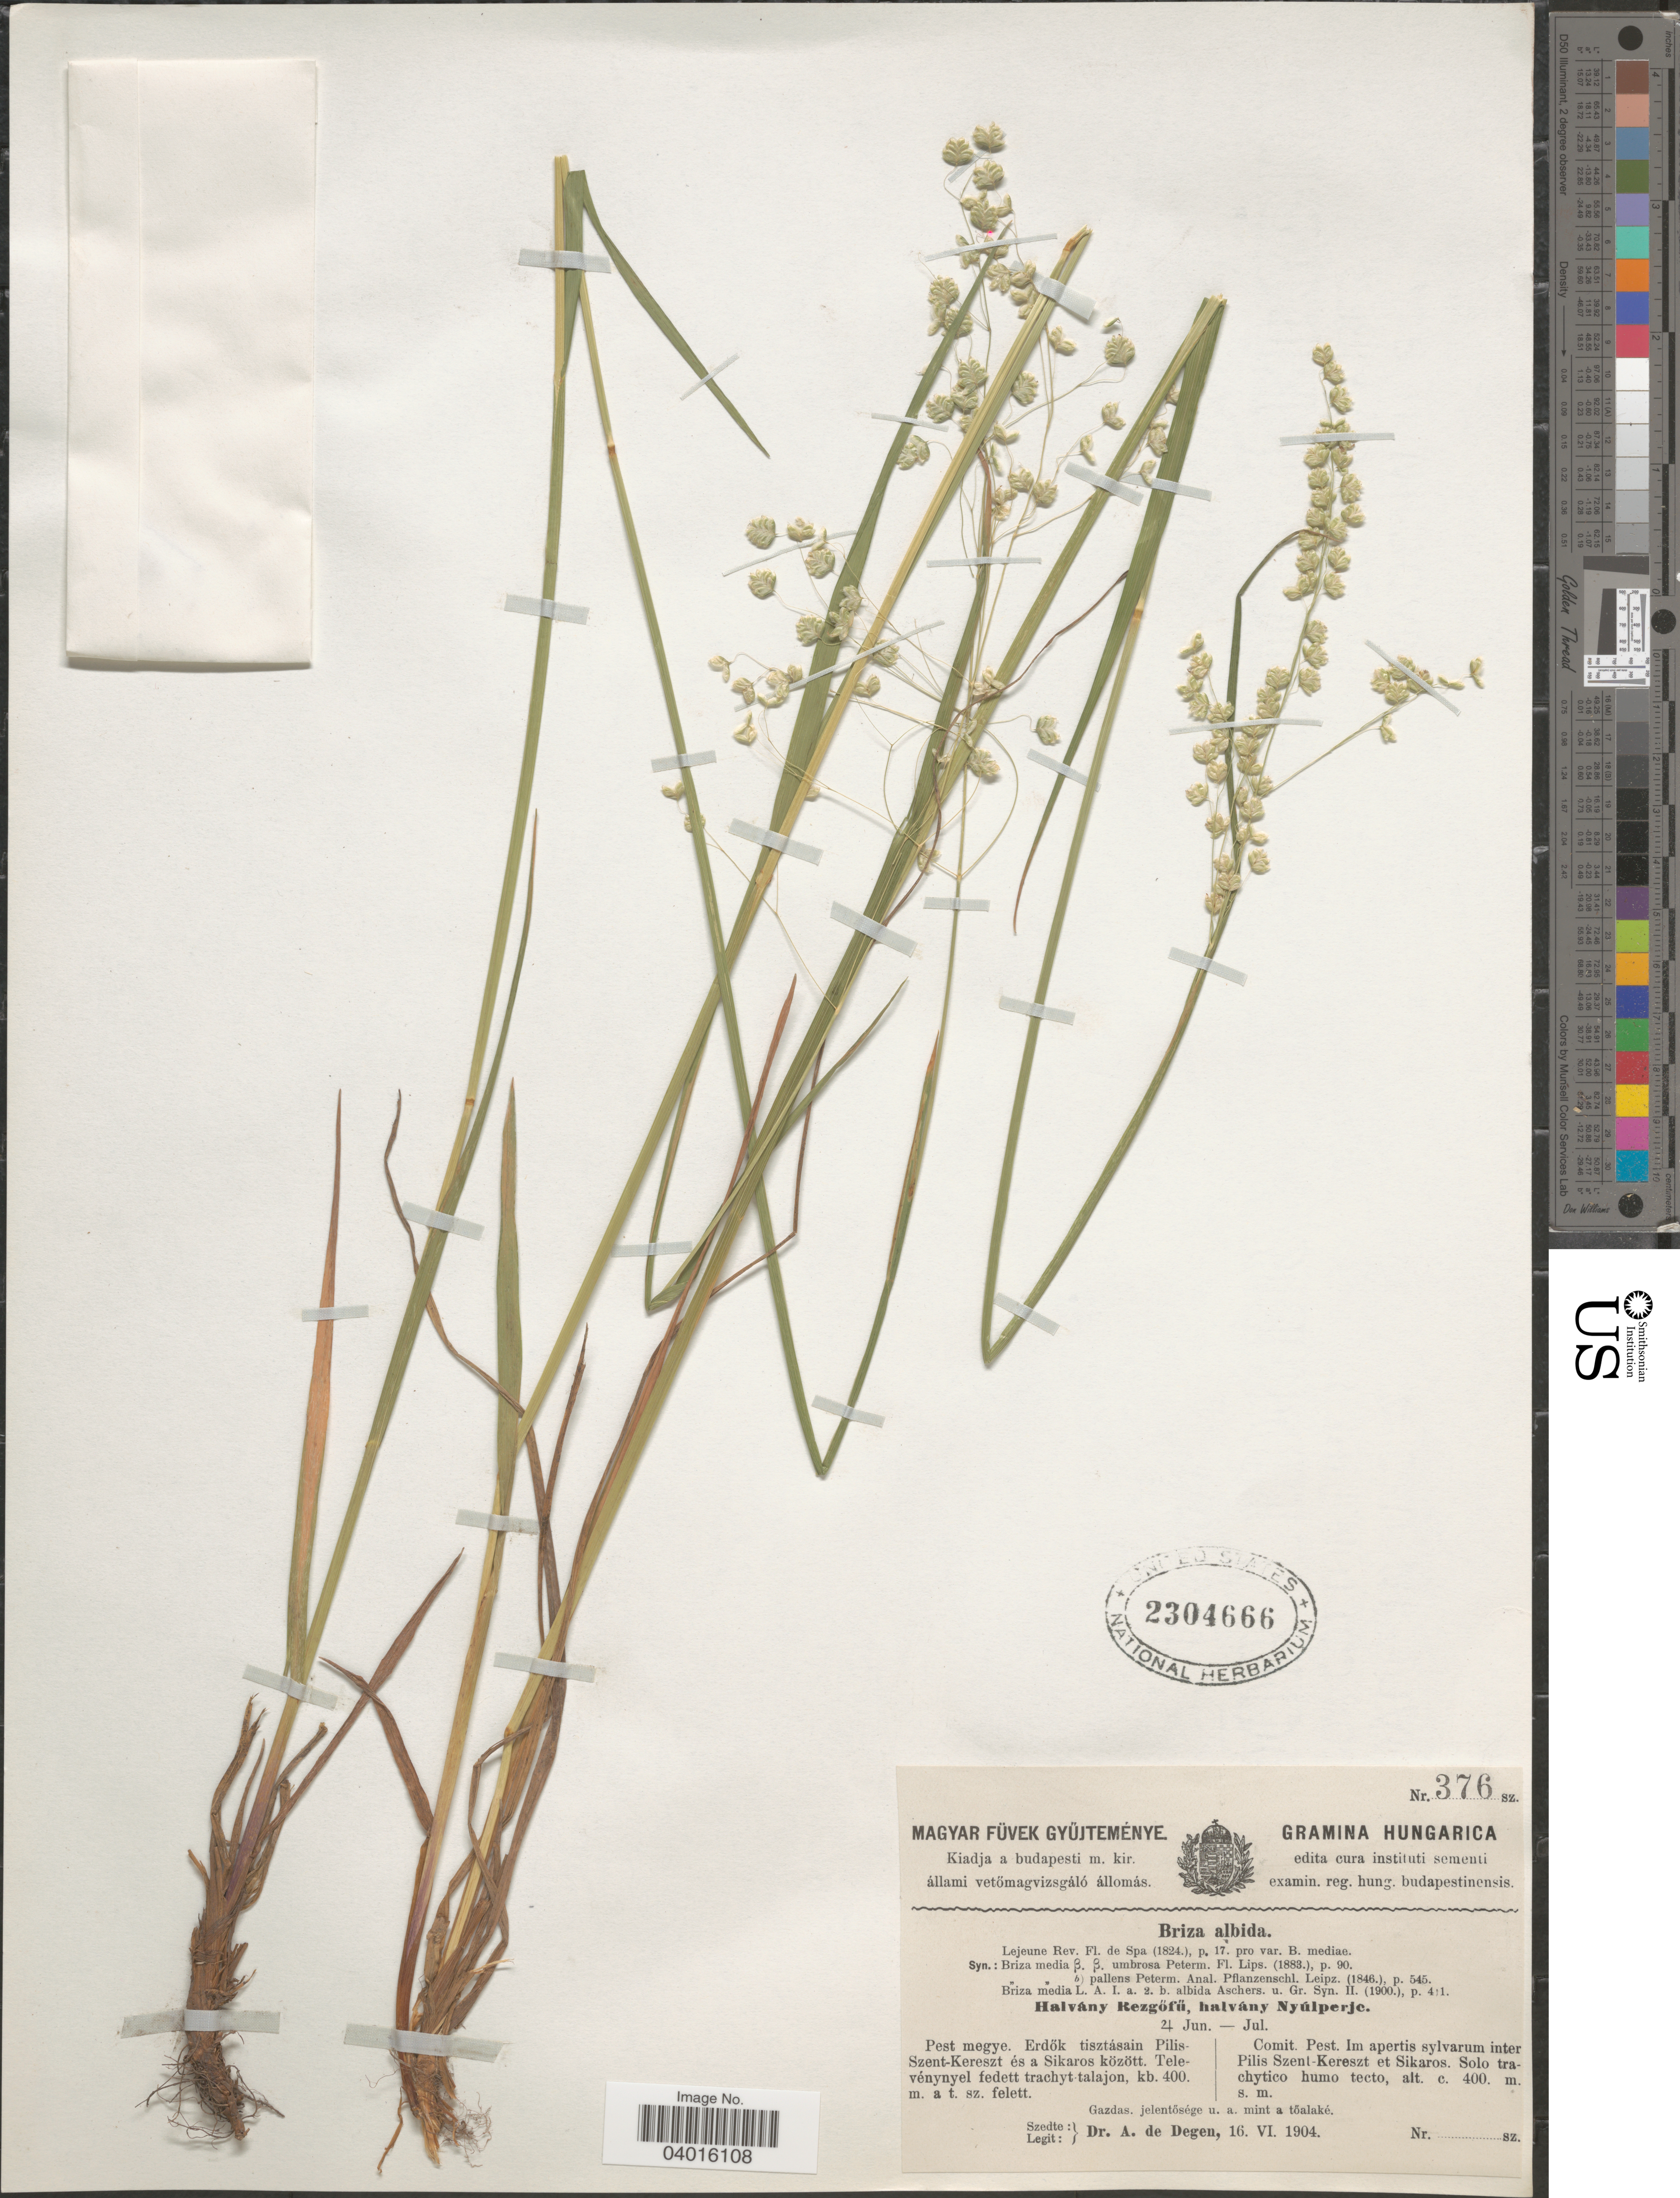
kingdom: Plantae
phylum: Tracheophyta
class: Liliopsida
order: Poales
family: Poaceae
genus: Briza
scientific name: Briza media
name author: L.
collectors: A. Degen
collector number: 376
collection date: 1904-06-16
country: Hungary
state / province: Pest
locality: Comit. Pest. Im apertis sylvarum inter Pilis Szent-Kereszt et Sikaros. Solo trachytico humo tecto.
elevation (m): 400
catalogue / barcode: US 2304666